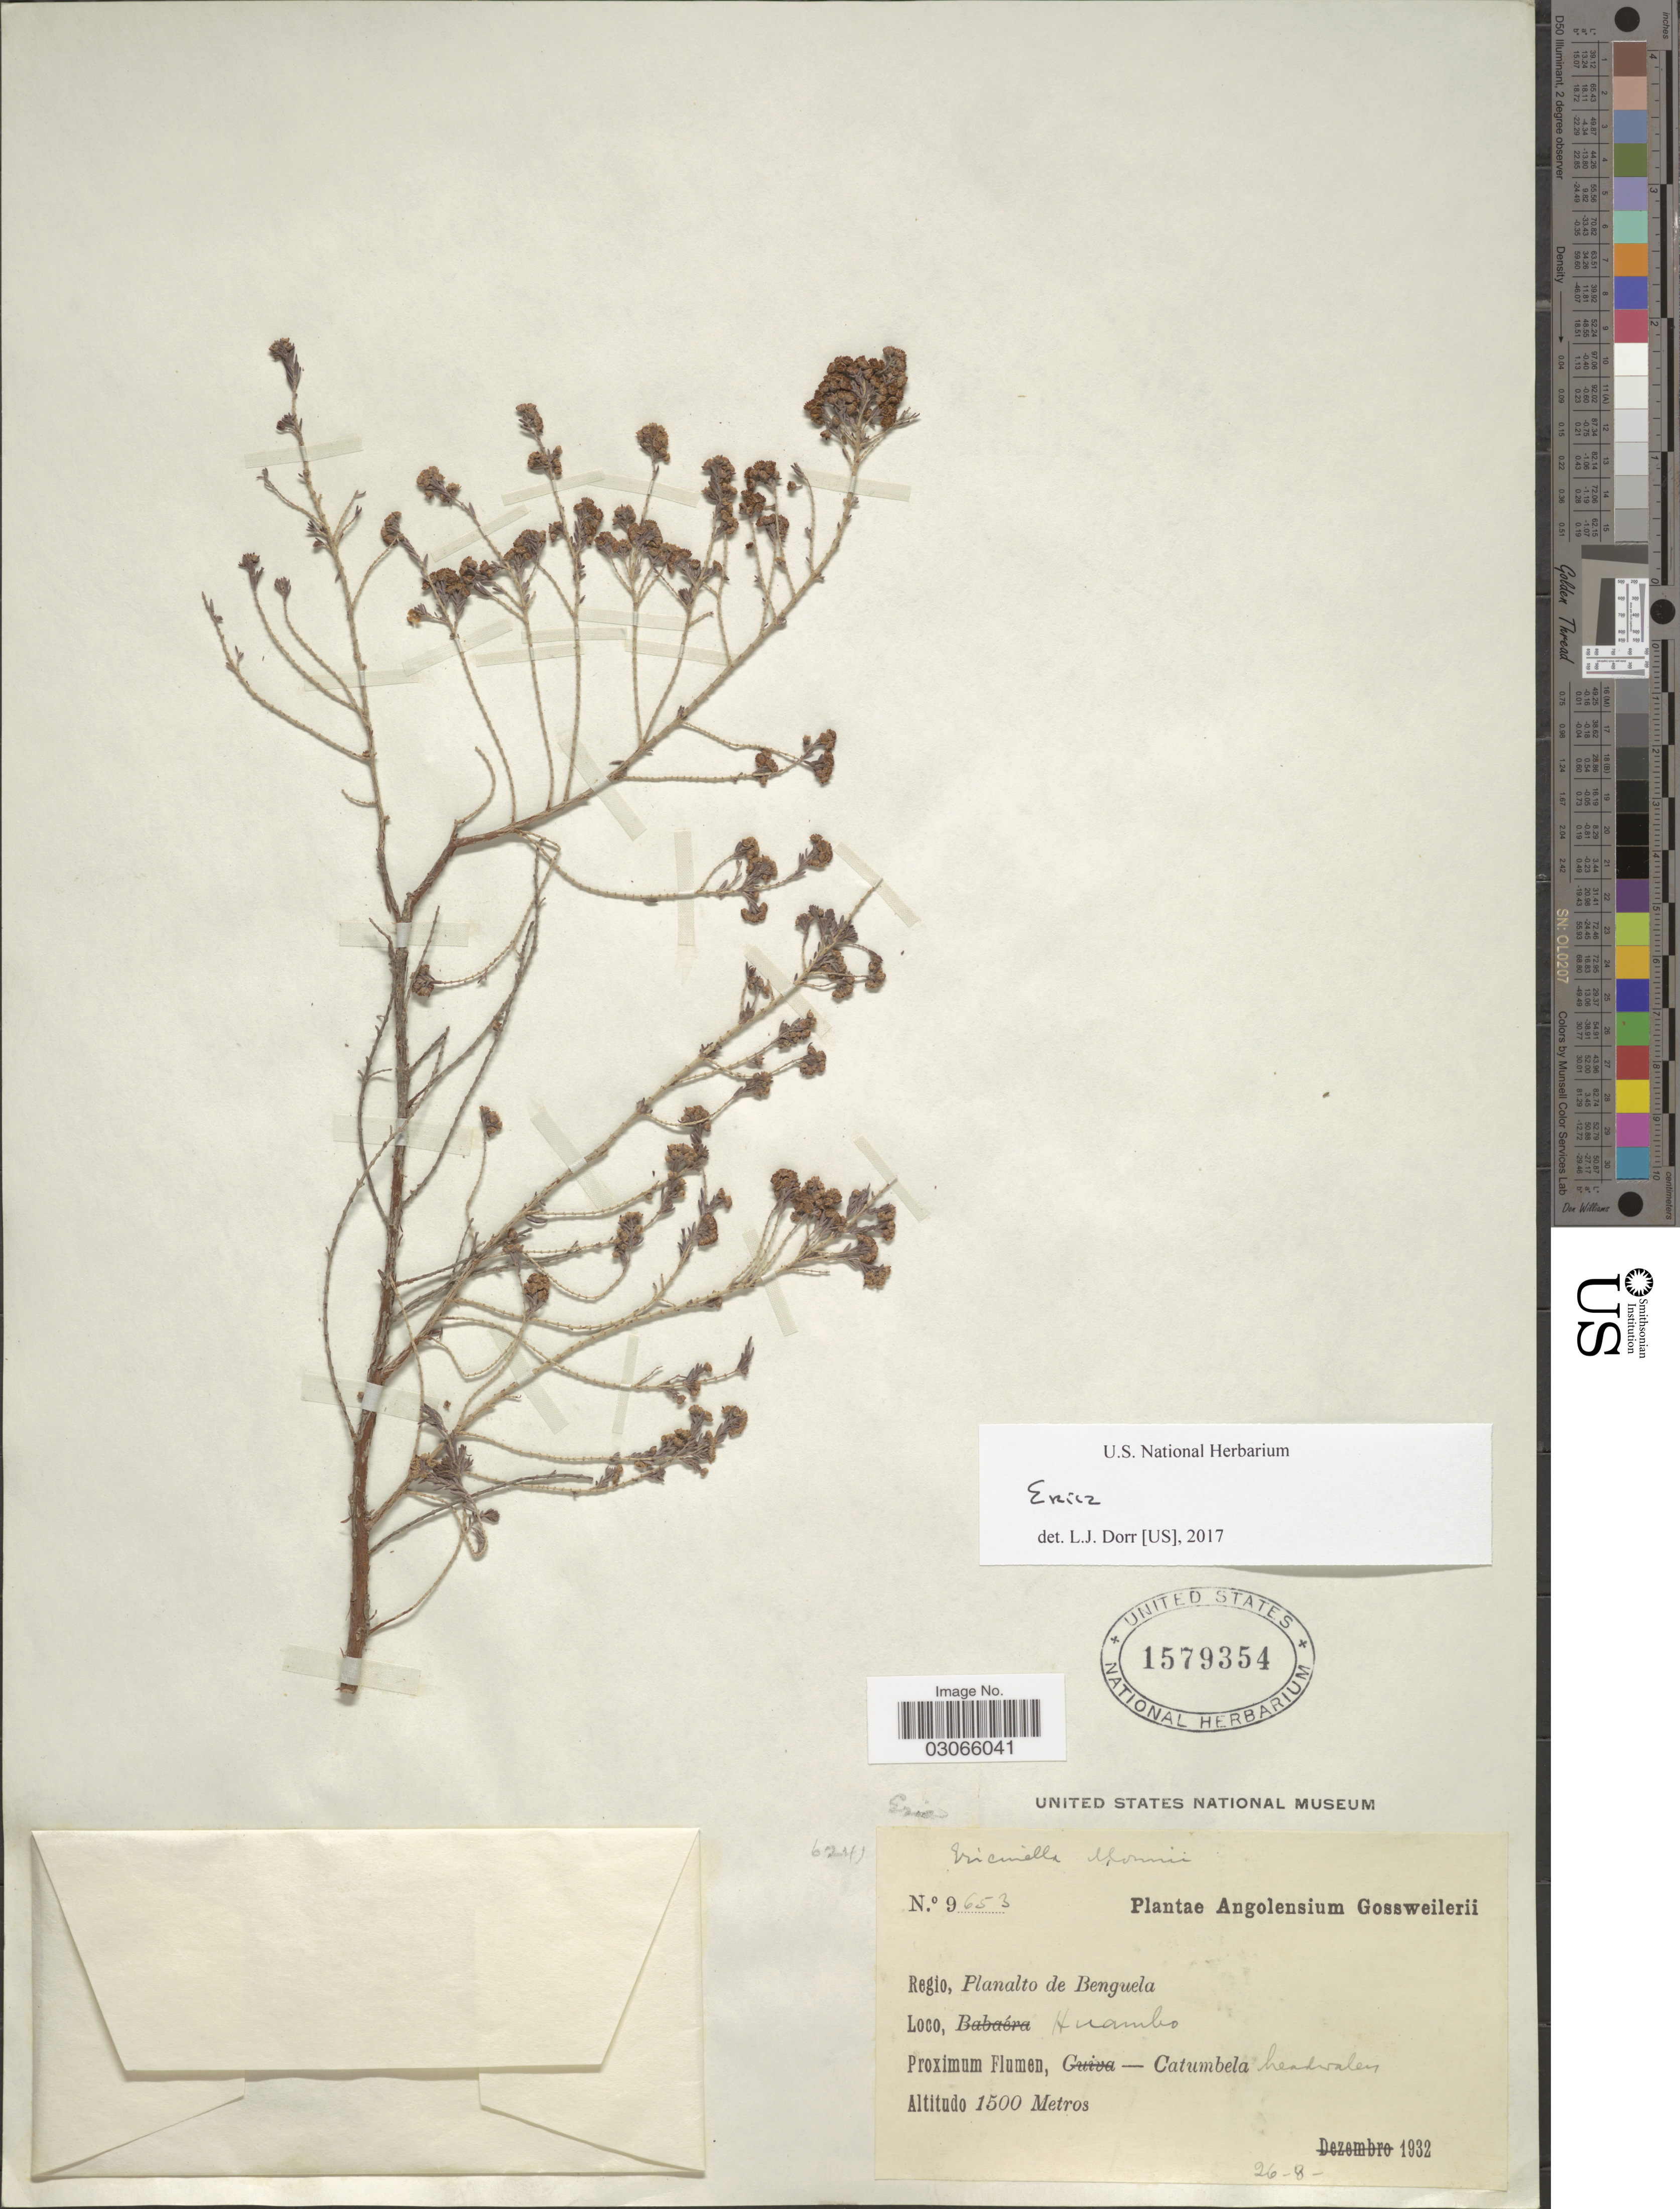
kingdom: Plantae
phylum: Tracheophyta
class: Magnoliopsida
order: Ericales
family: Ericaceae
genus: Erica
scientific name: Erica sp.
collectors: Gossweiler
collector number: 9653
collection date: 1932-08-26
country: Angola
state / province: Huambo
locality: Regio, Planalto de Benguela, Huambo, Catumbela headwaters.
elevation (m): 1500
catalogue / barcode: US 1579354